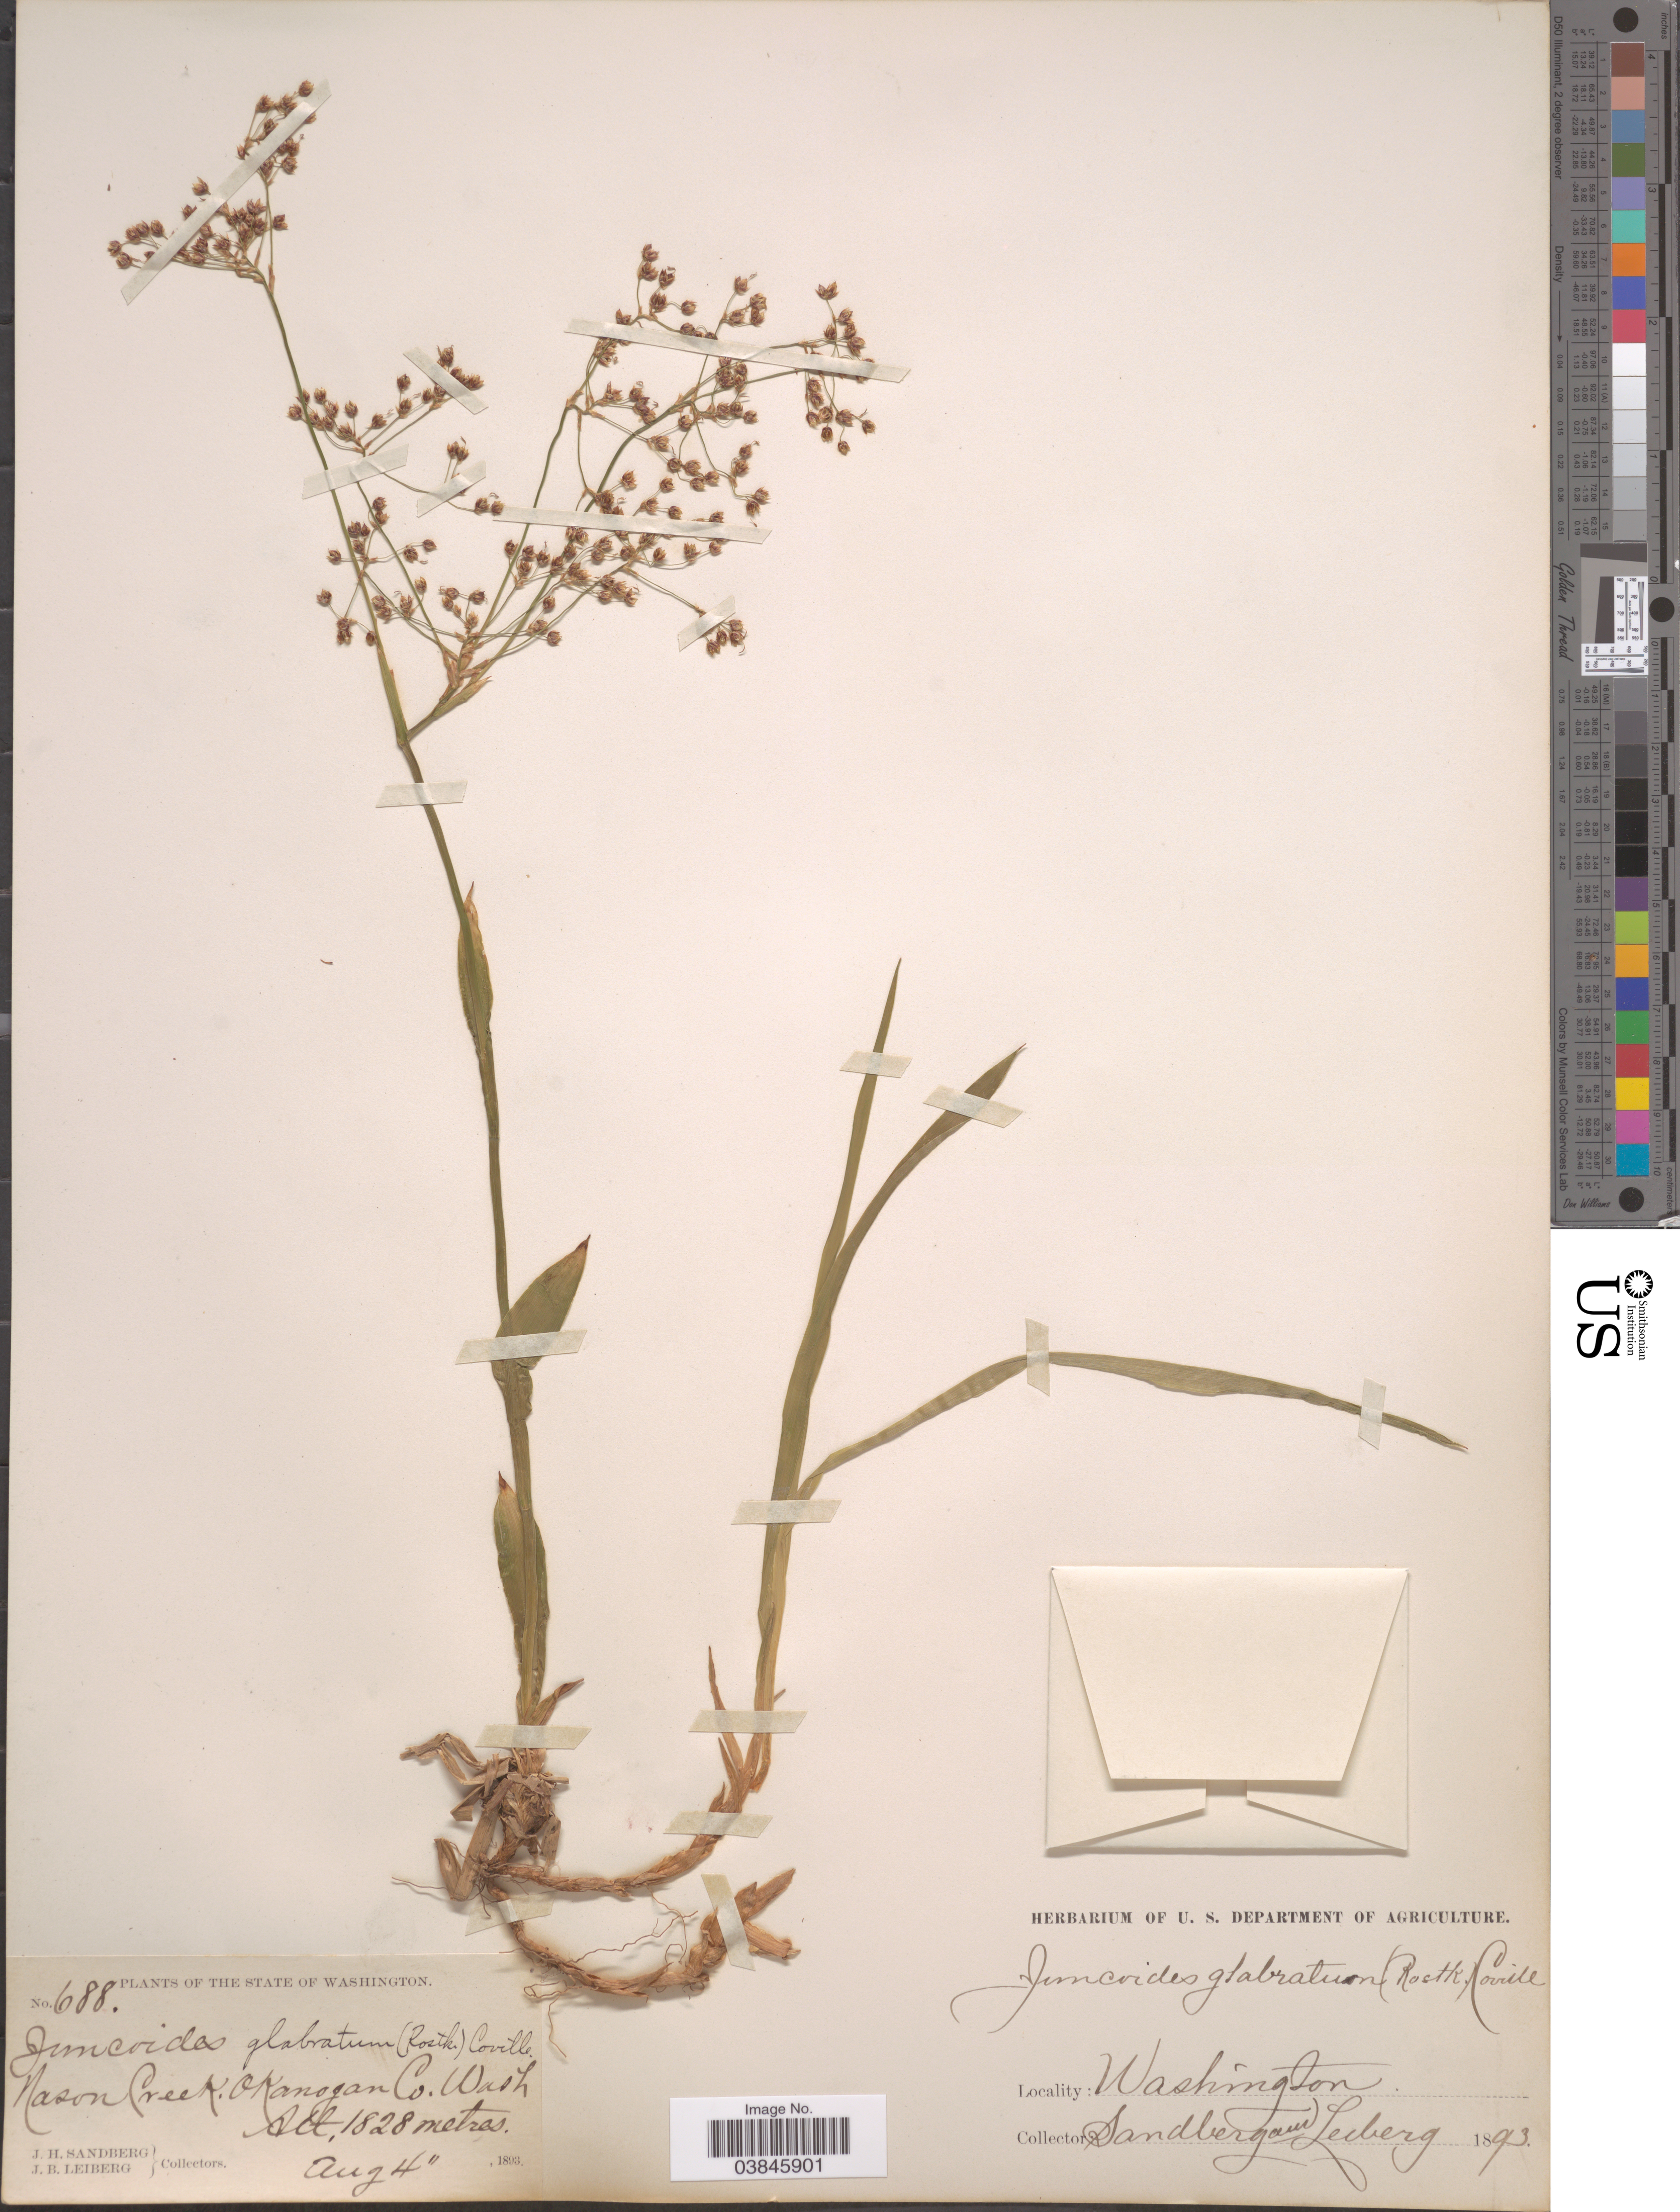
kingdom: Plantae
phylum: Tracheophyta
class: Liliopsida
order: Poales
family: Juncaceae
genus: Luzula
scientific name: Luzula glabrata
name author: (Hoppe) Desv.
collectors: J. H. Sandberg & J. B. Leiberg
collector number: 688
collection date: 1893-08-04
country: United States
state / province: Washington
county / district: Okanogan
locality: Nason Creek, Okanogan Co.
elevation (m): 1828